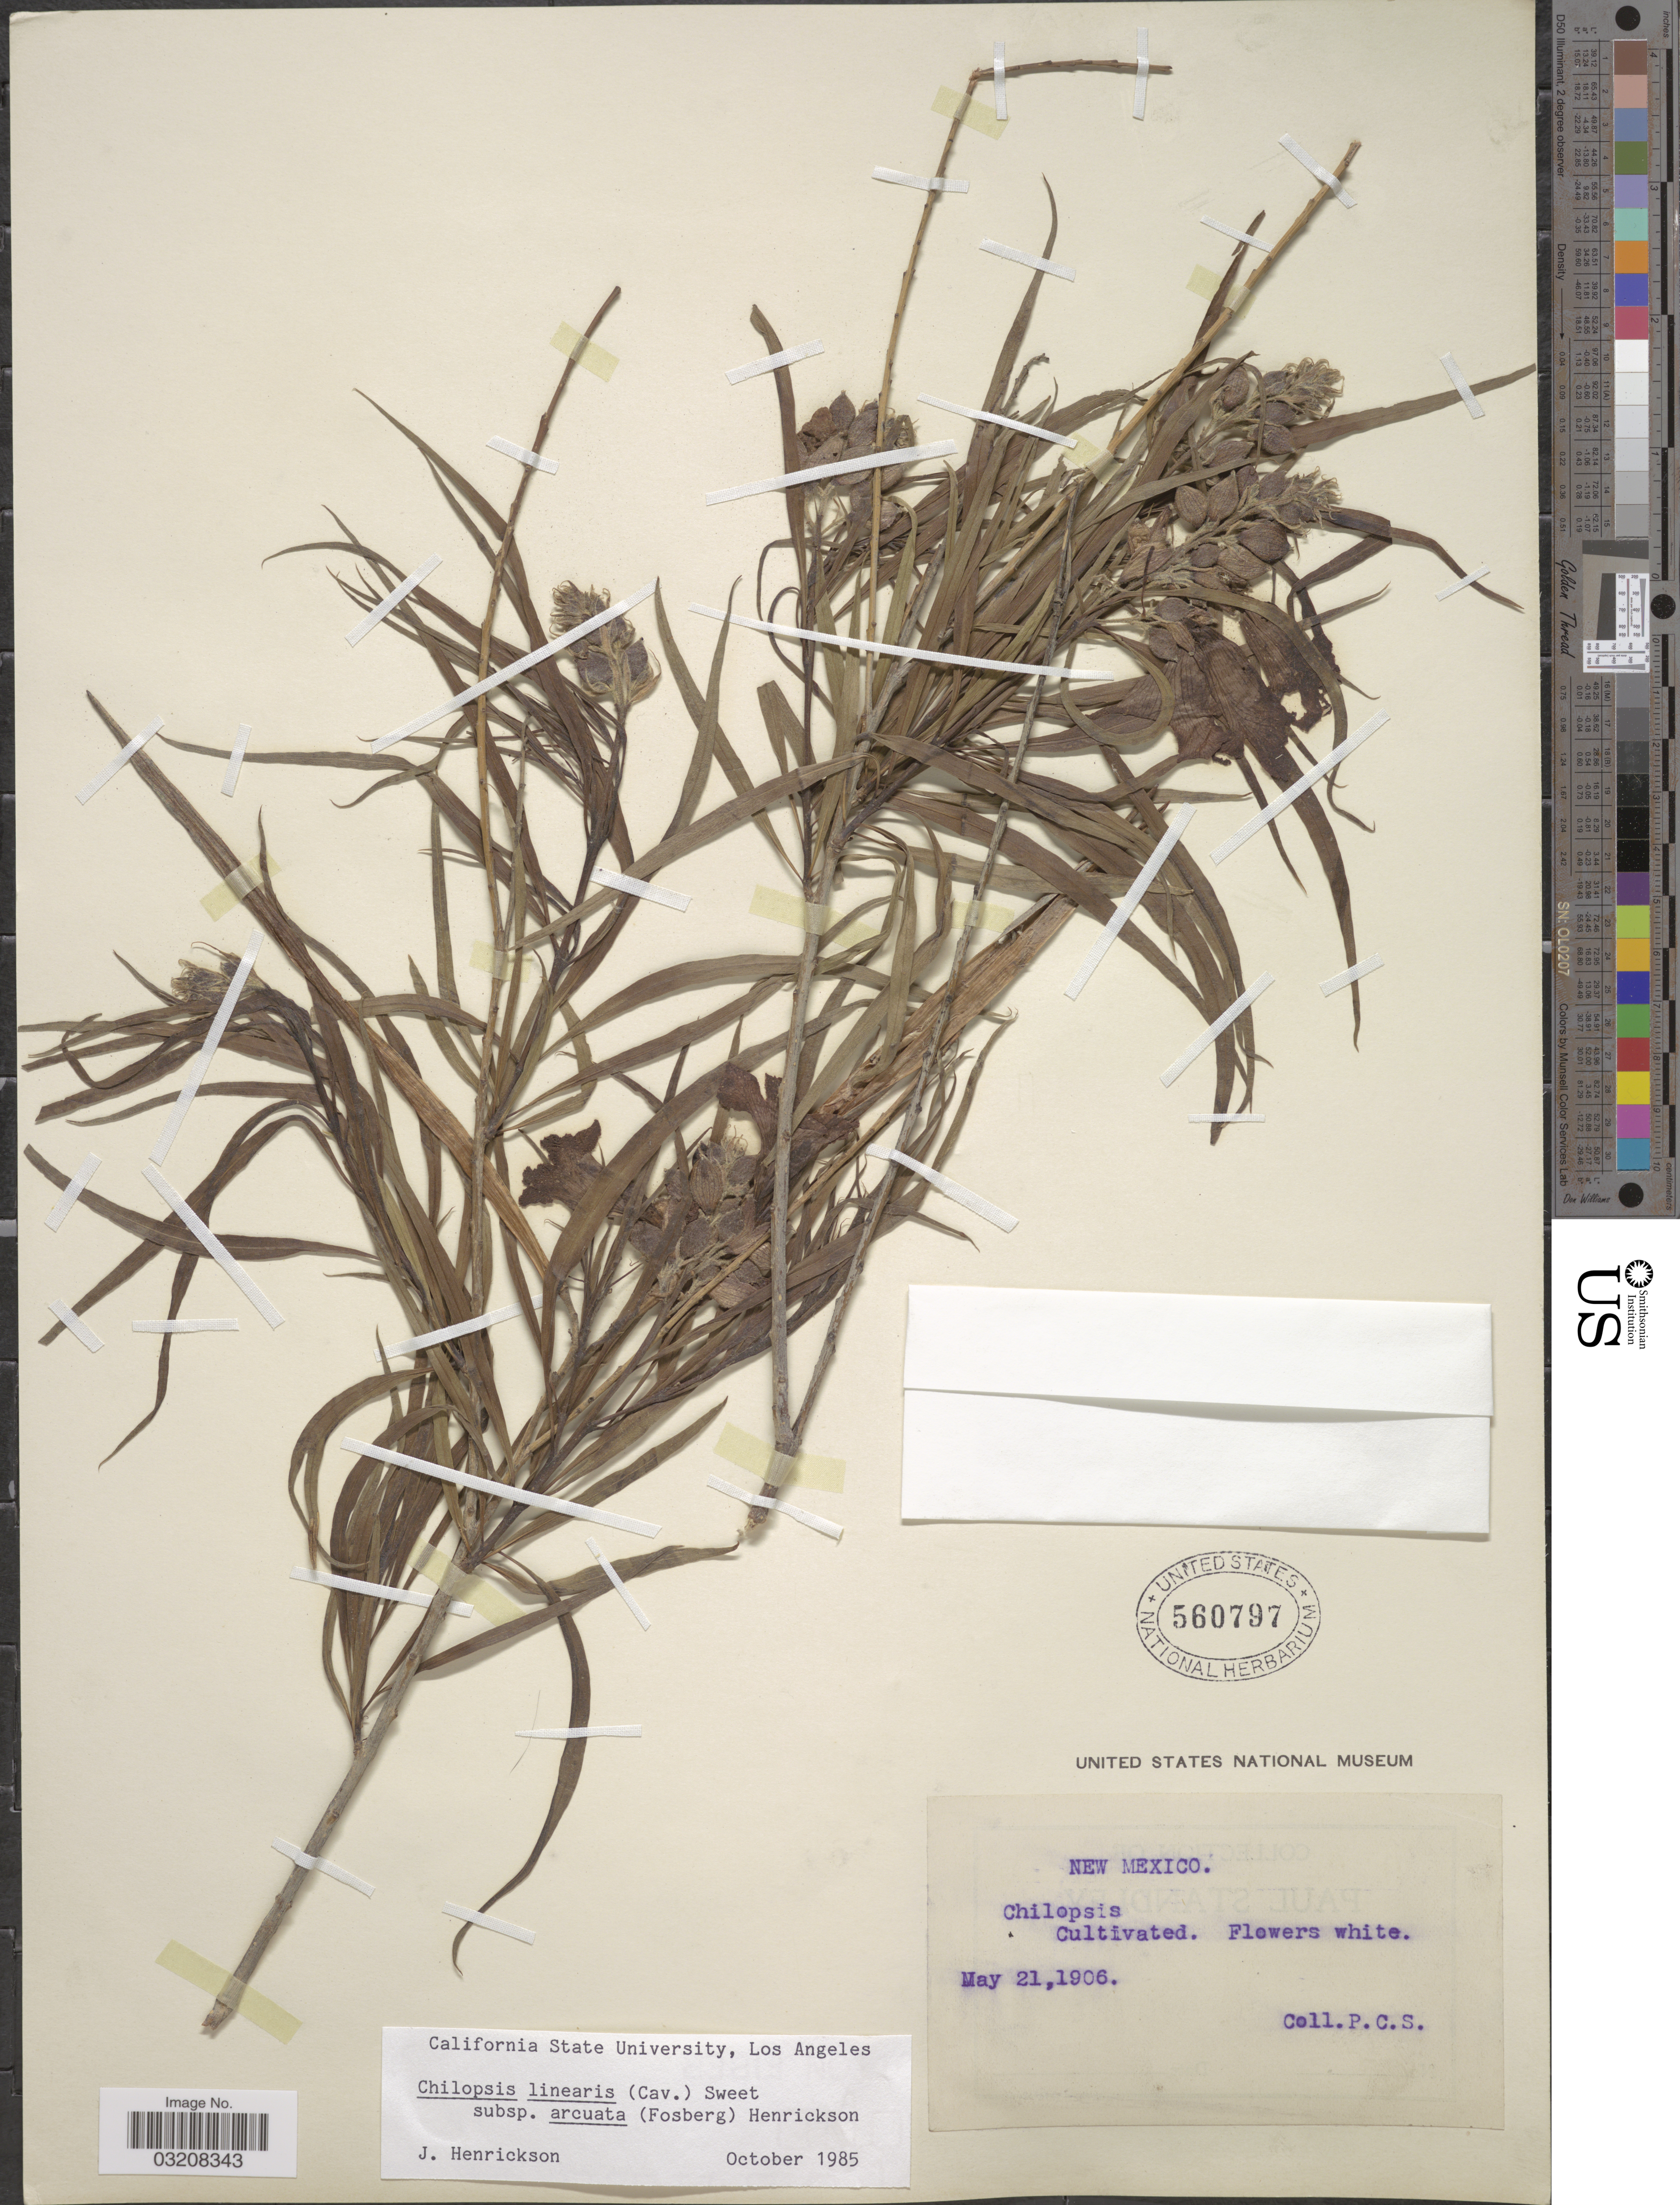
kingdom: Plantae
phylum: Tracheophyta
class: Magnoliopsida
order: Lamiales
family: Bignoniaceae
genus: Chilopsis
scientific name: Chilopsis linearis subsp. arcuata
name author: (Fosberg) Henrickson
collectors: P. C. S.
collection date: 1906-05-21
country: United States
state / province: New Mexico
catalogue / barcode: US 560797